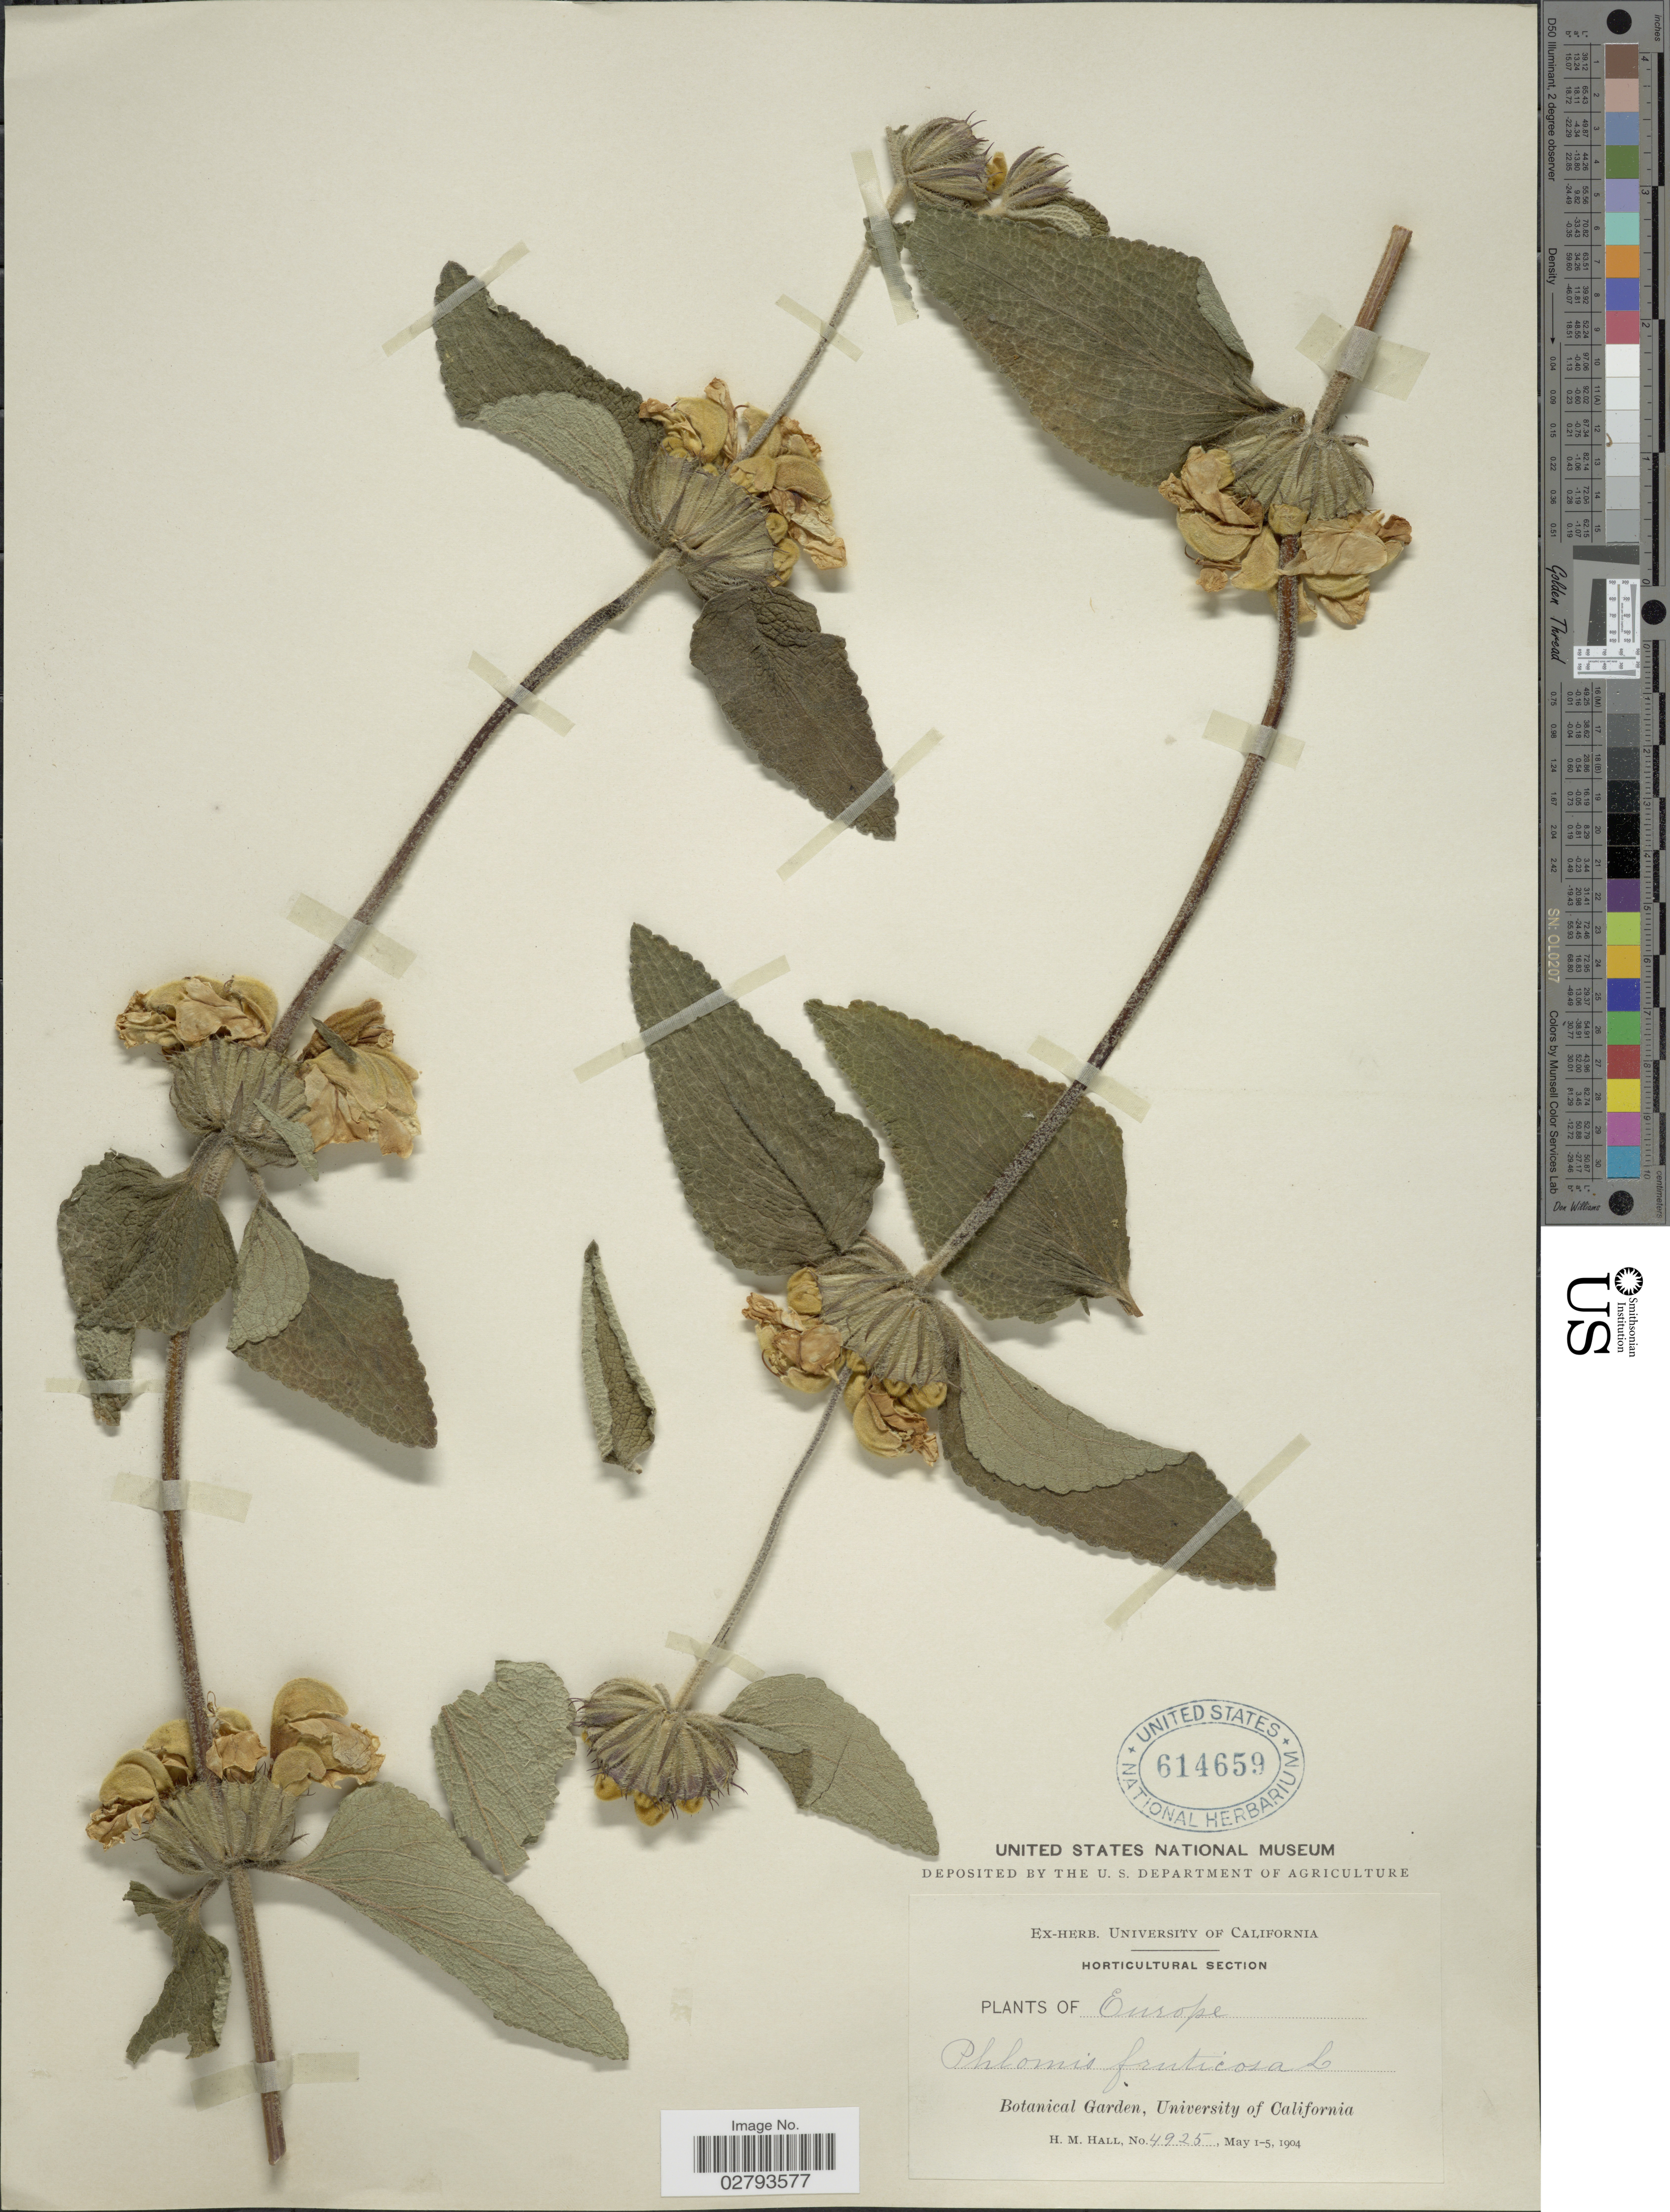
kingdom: Plantae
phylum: Tracheophyta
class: Magnoliopsida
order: Lamiales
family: Lamiaceae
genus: Phlomis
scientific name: Phlomis fruticosa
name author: L.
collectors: H. M. Hall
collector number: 4925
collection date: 1904-05-01/1904-05-05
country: United States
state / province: California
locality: Botanical Garden, University of California.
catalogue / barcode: US 614659